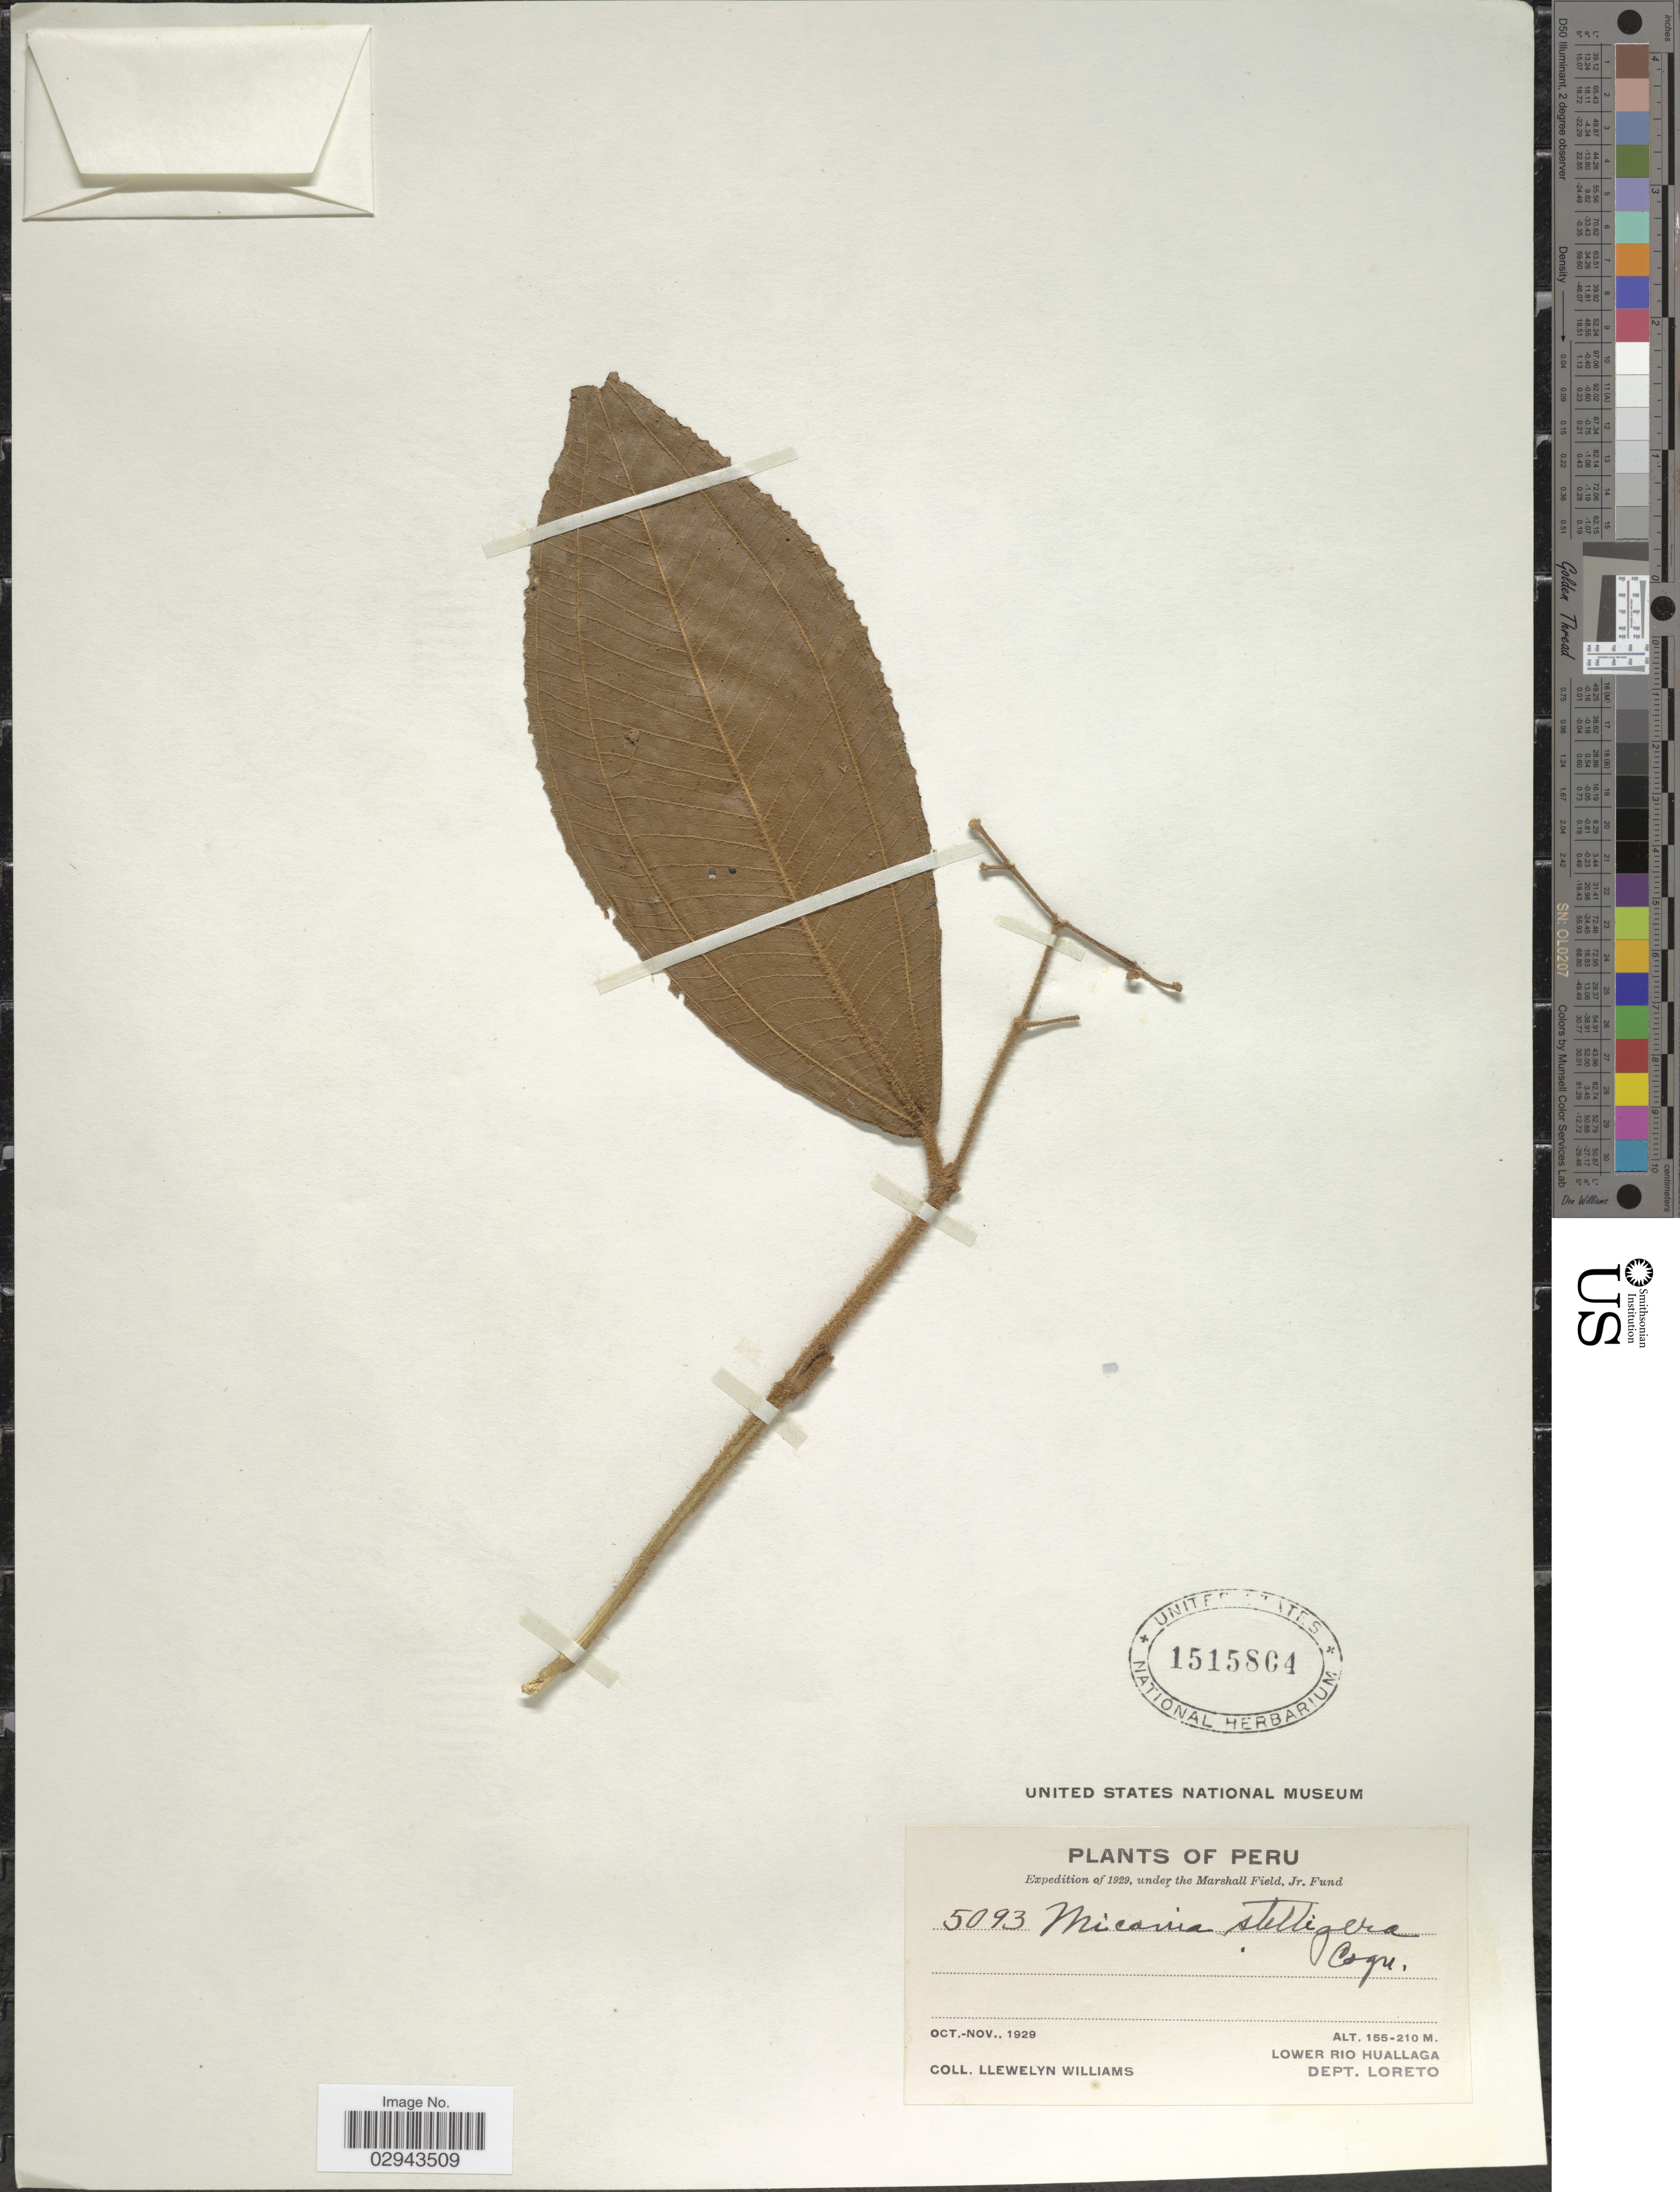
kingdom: Plantae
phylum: Tracheophyta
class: Magnoliopsida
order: Myrtales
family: Melastomataceae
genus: Miconia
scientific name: Miconia stelligera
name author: Cogn.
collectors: Ll. Williams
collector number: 5093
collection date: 1929-10/1929-11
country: Peru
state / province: Loreto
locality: Lower Rio Huallaga. Dept. Loreto.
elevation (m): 155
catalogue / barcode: US 1515804